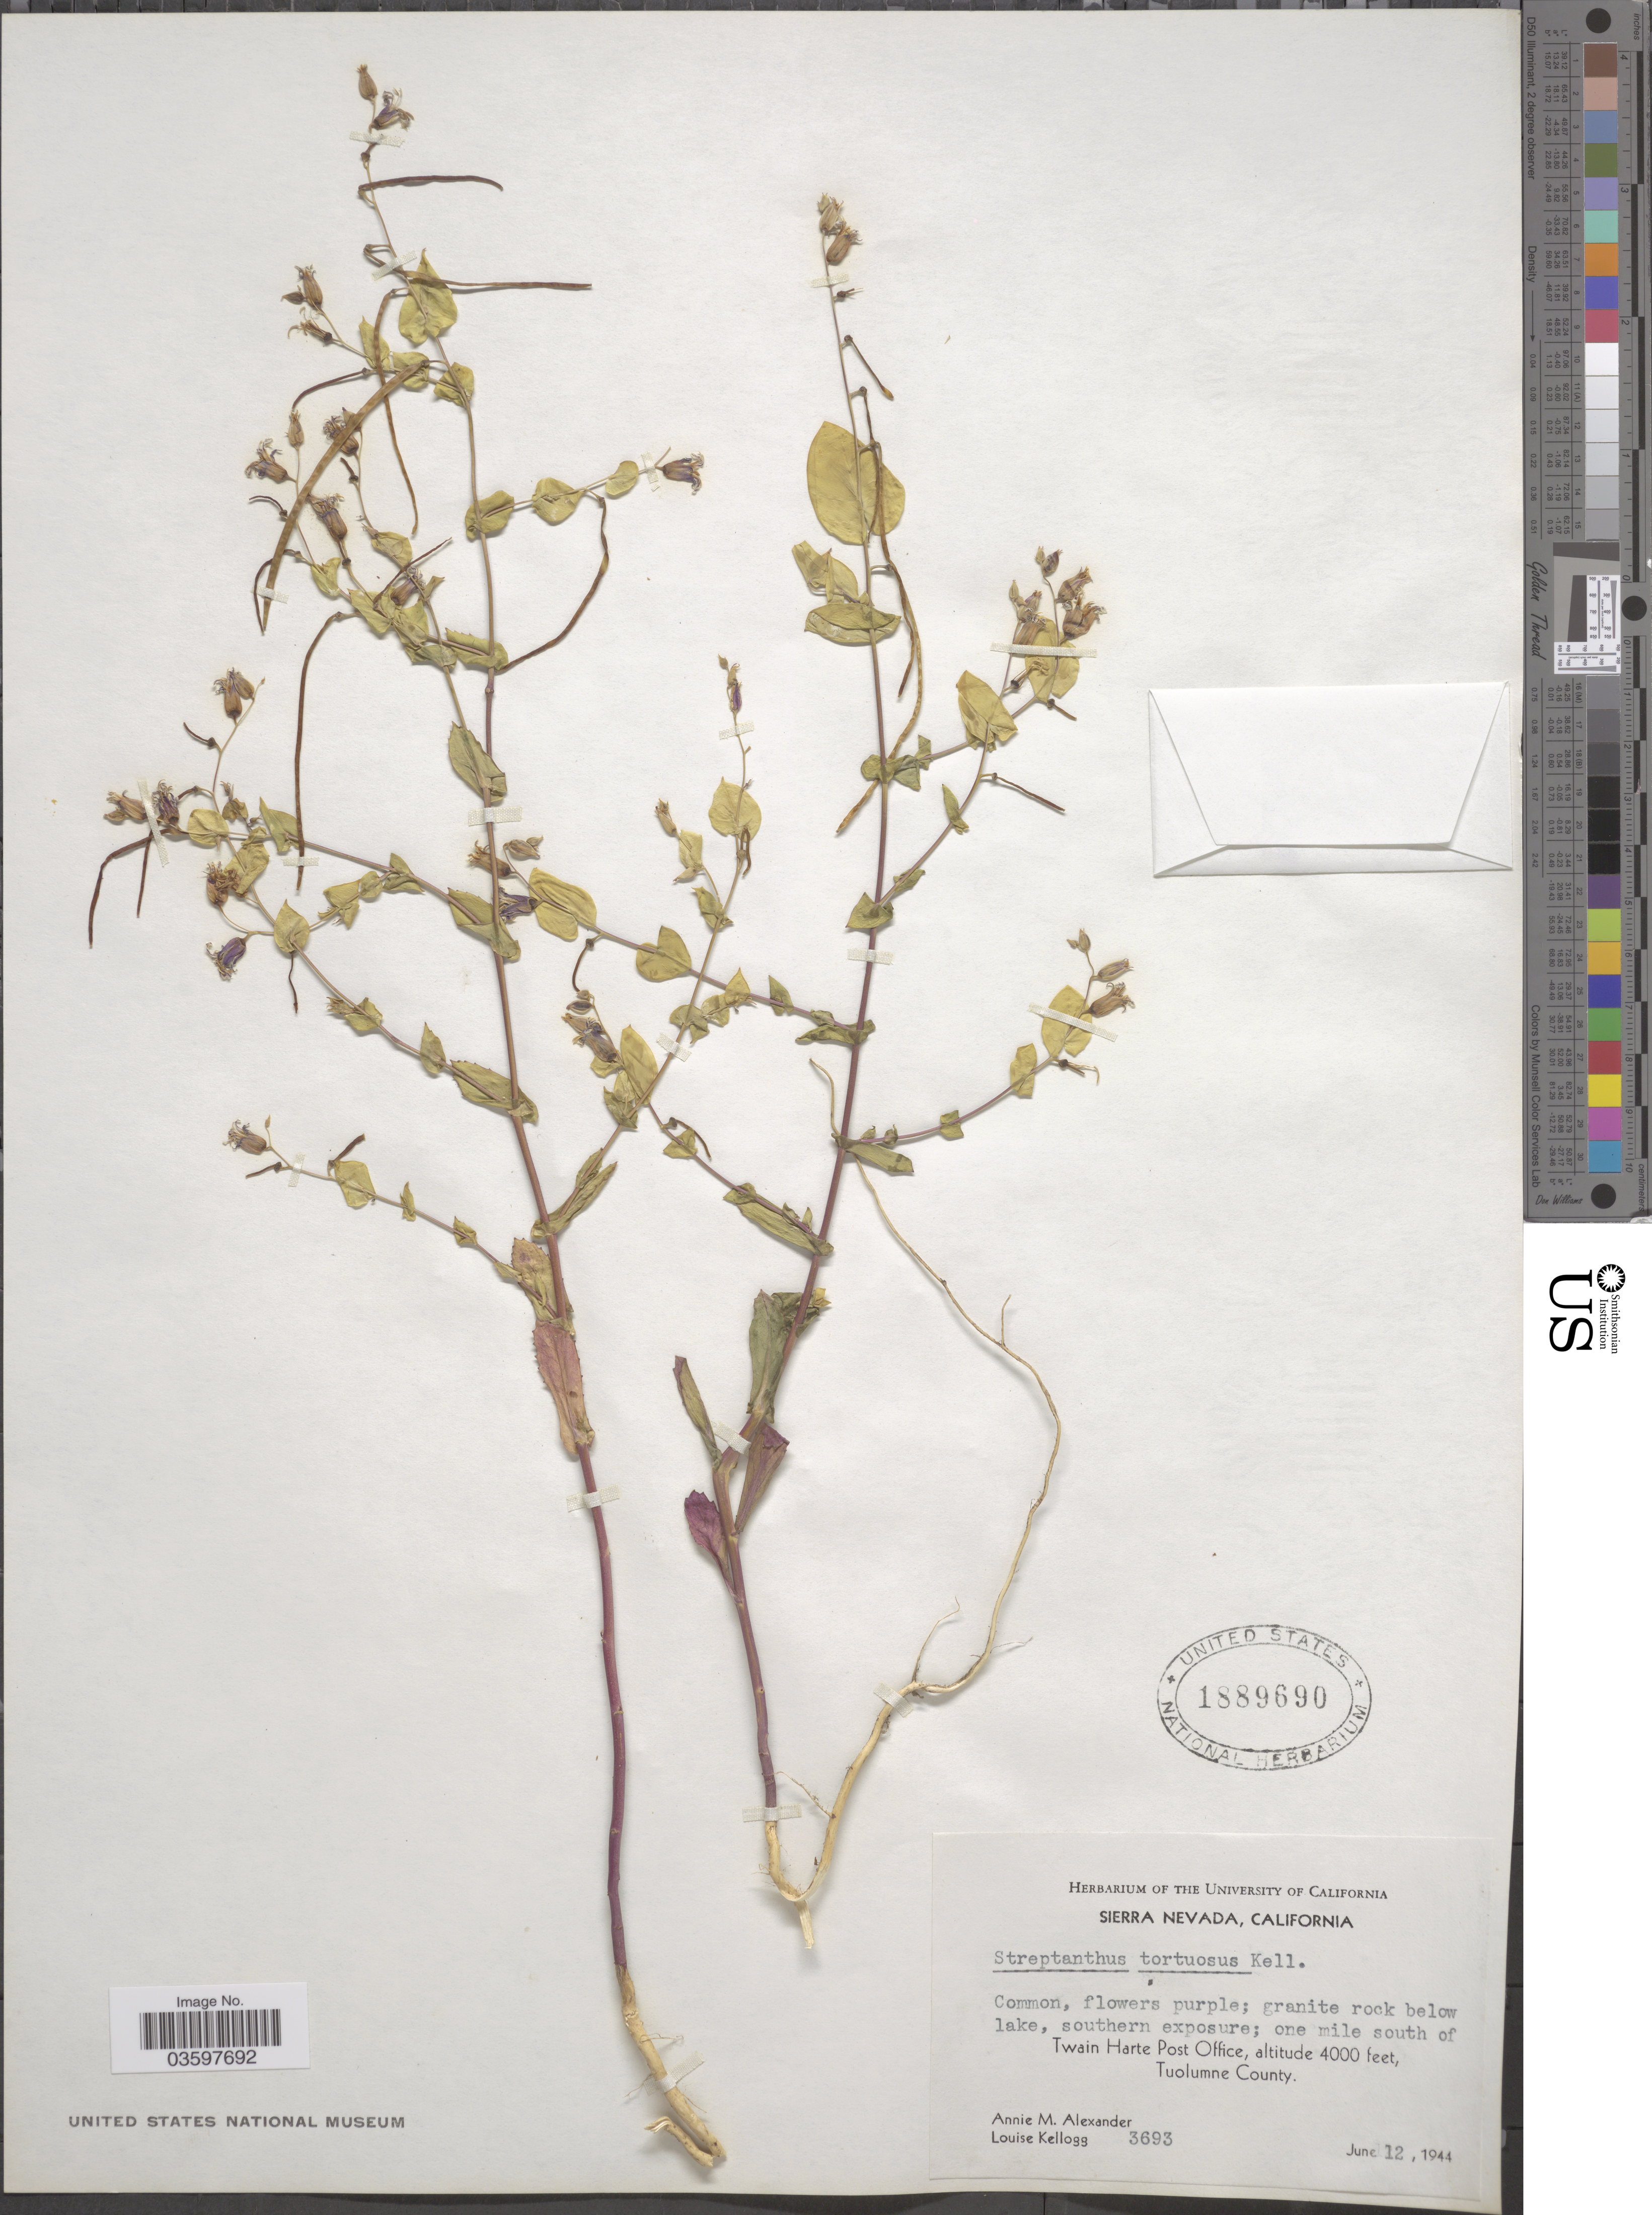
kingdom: Plantae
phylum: Tracheophyta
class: Magnoliopsida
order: Brassicales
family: Brassicaceae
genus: Streptanthus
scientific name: Streptanthus tortuosus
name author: Kellogg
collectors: A. M. Alexander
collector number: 3693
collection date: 1944-06-12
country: United States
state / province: California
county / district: Tuolumne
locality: Sierra Nevada. Granite rock below lake, southern exposure; one mile south of Twain Harte Post Office. Tuolumne County.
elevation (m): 1219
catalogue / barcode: US 1889690